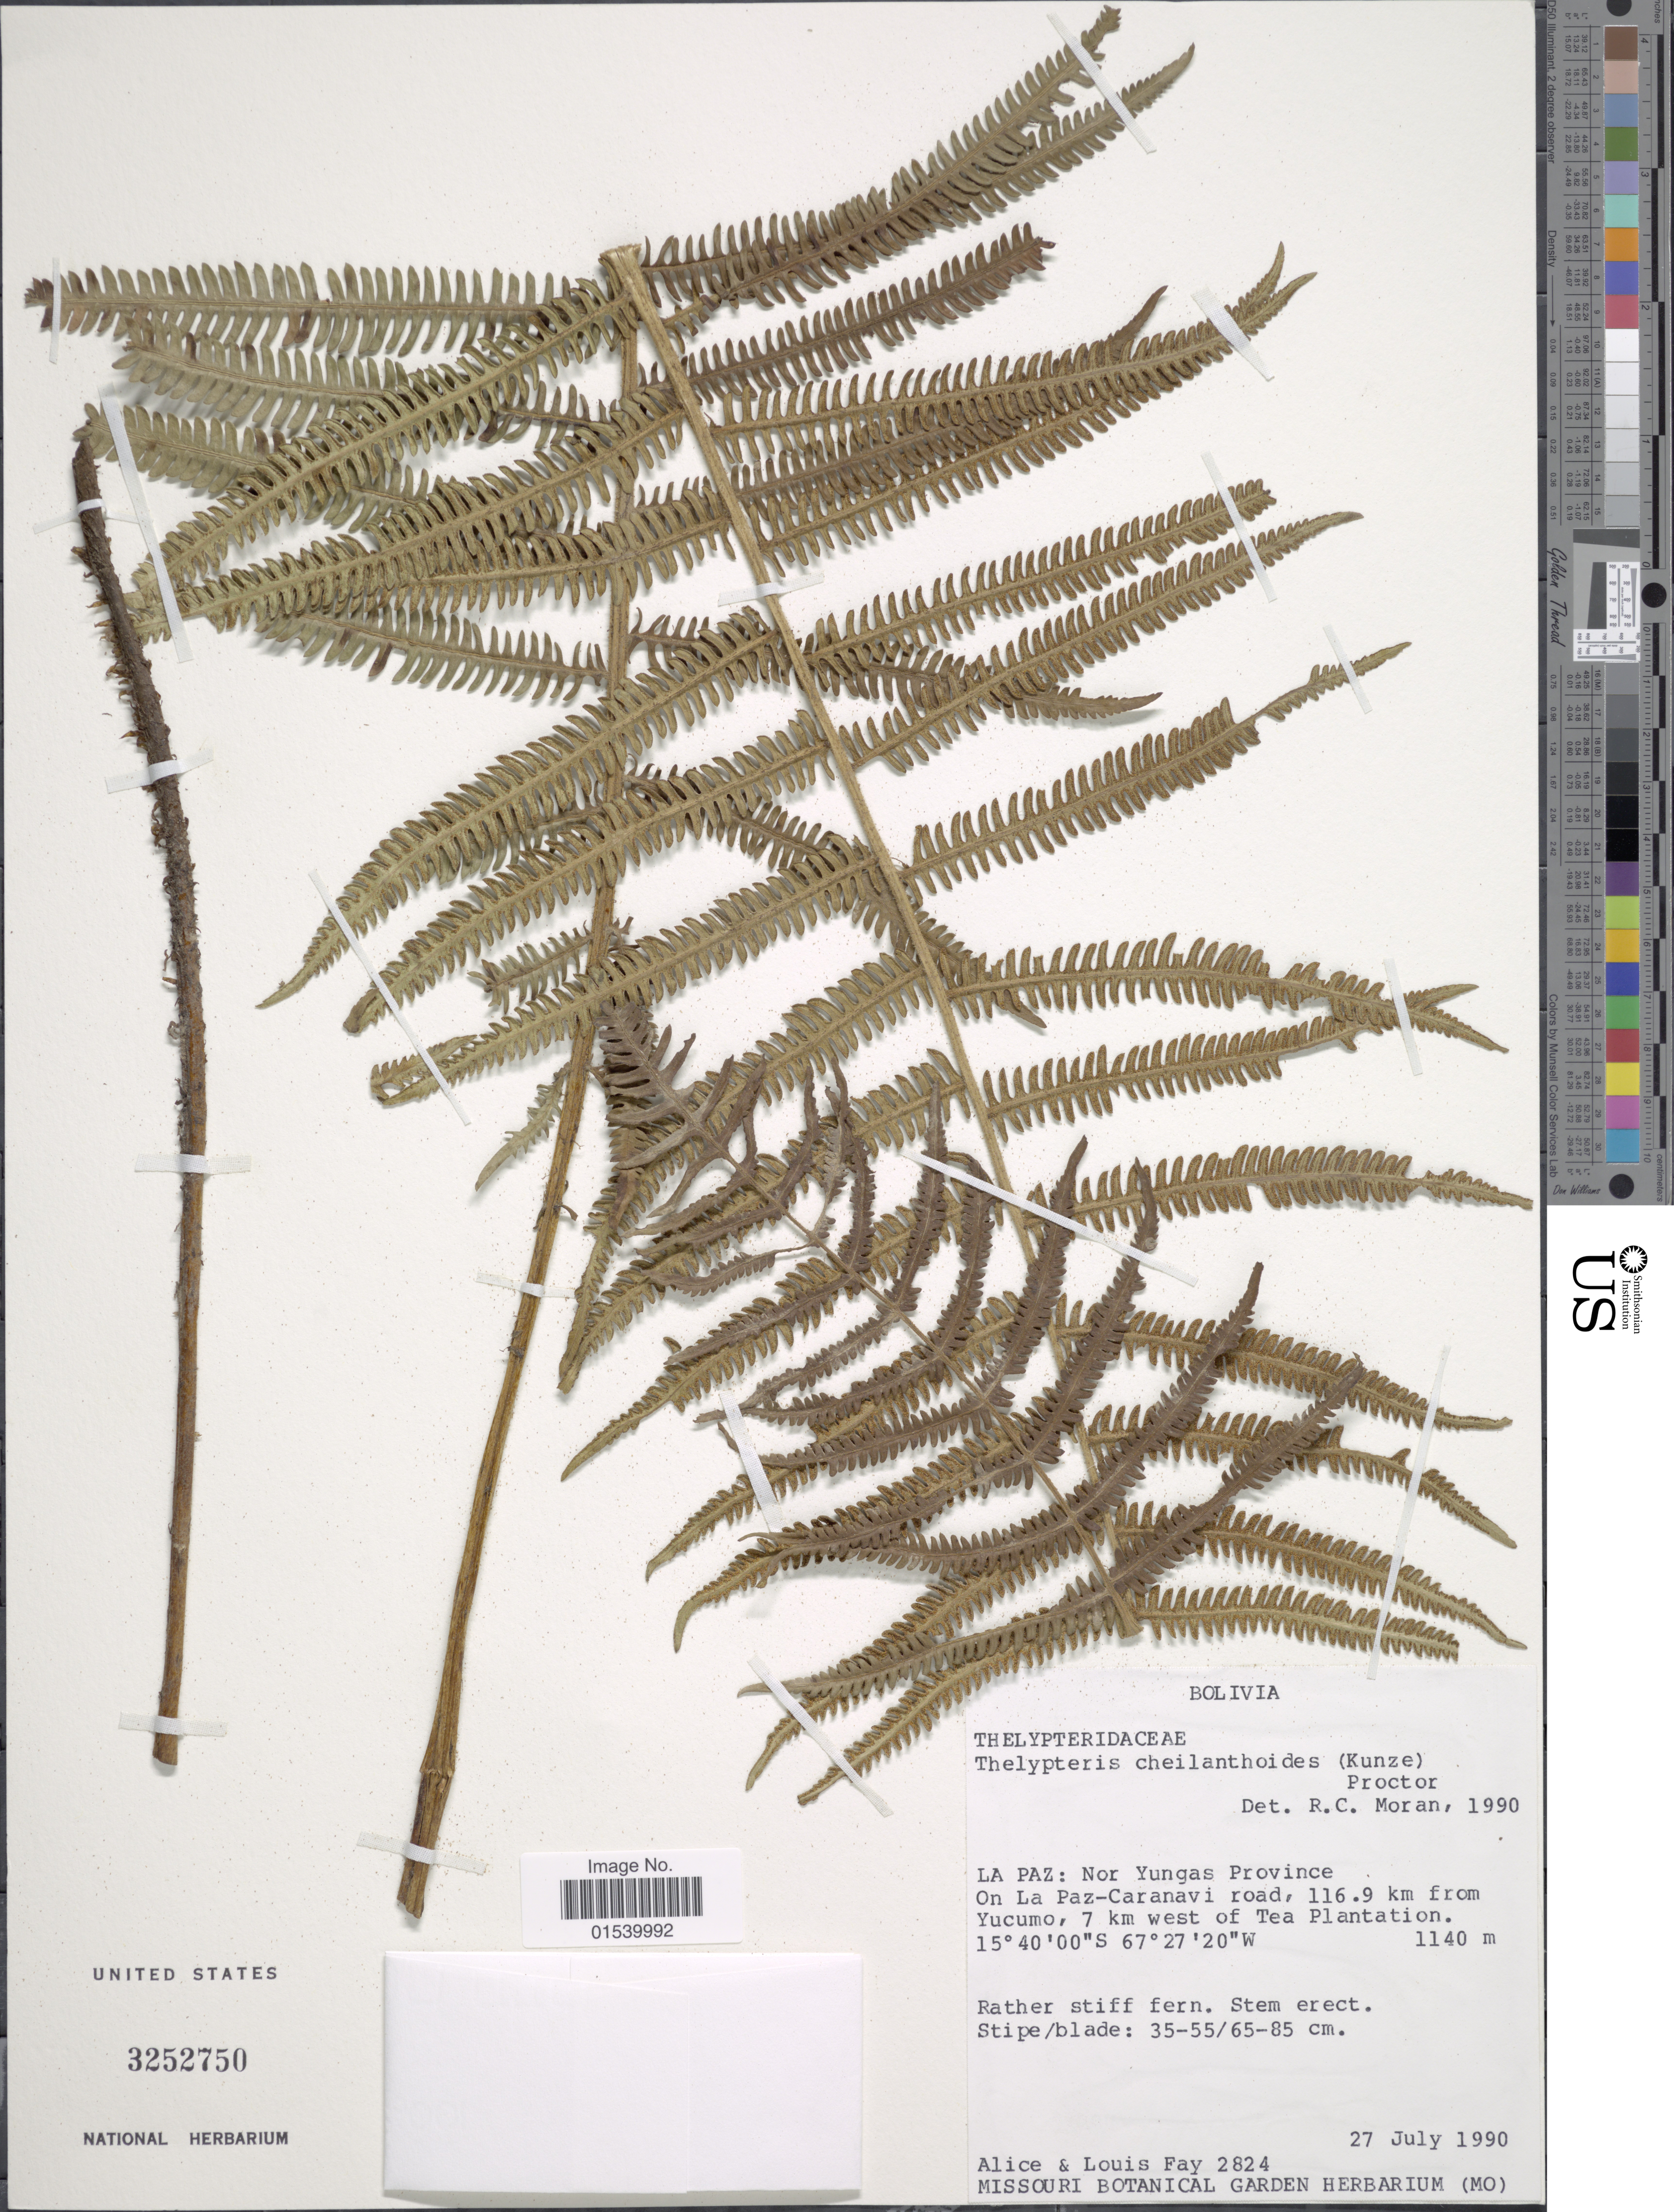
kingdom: Plantae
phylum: Tracheophyta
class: Polypodiopsida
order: Polypodiales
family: Thelypteridaceae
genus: Amauropelta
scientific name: Amauropelta cheilanthoides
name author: (Kunze) Á. Löve & D. Löve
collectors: A. Fay & L. Fay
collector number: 2824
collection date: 1990-07-27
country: Bolivia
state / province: La Paz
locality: Nor Yungas Province On La Paz-Caranavi road, 116.9 km from Yucumo, 7 km west of Tea Plantation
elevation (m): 1140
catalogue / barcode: US 3252750